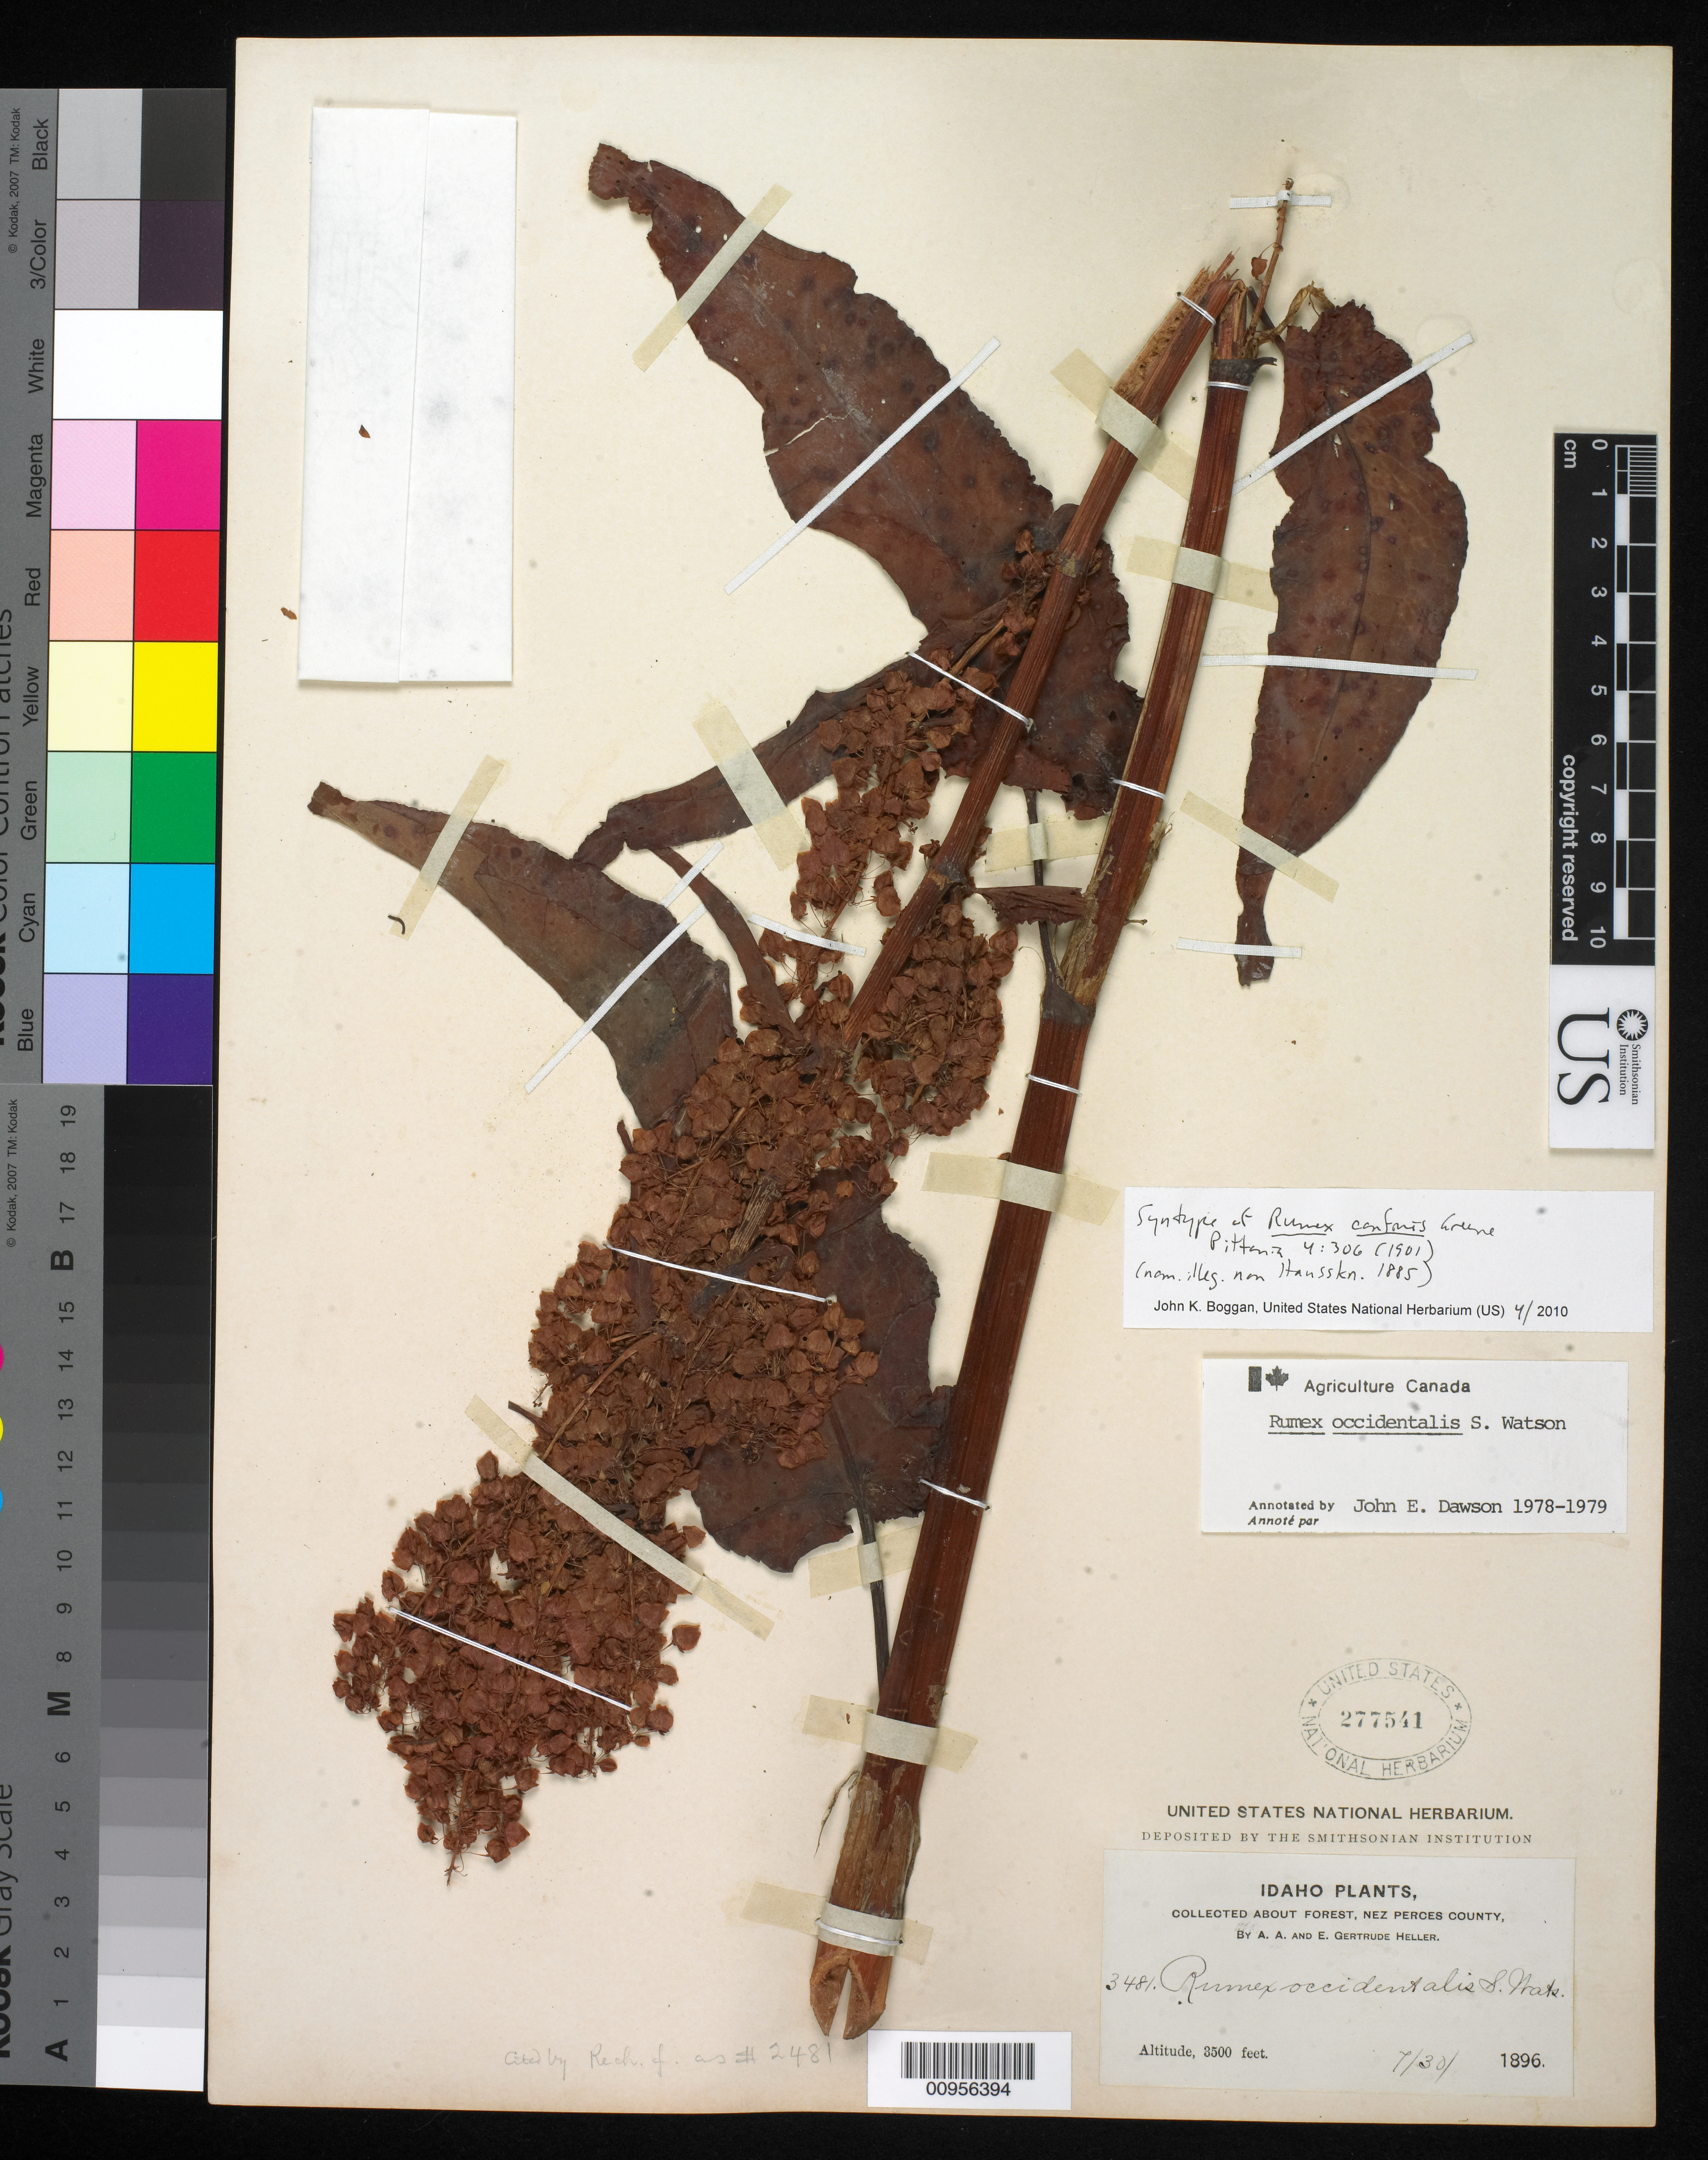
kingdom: Plantae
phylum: Tracheophyta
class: Magnoliopsida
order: Caryophyllales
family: Polygonaceae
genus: Rumex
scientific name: Rumex confinis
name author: Greene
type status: Syntype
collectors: A. A. Heller & E. G. Heller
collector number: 3481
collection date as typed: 30 Jul 1896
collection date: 1896-07-30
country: United States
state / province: Idaho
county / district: Nez Perce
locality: About forest, Nez Perces County.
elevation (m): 1067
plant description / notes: Later homonym of Rumex confinis Hausskn. (1885).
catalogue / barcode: US 277541